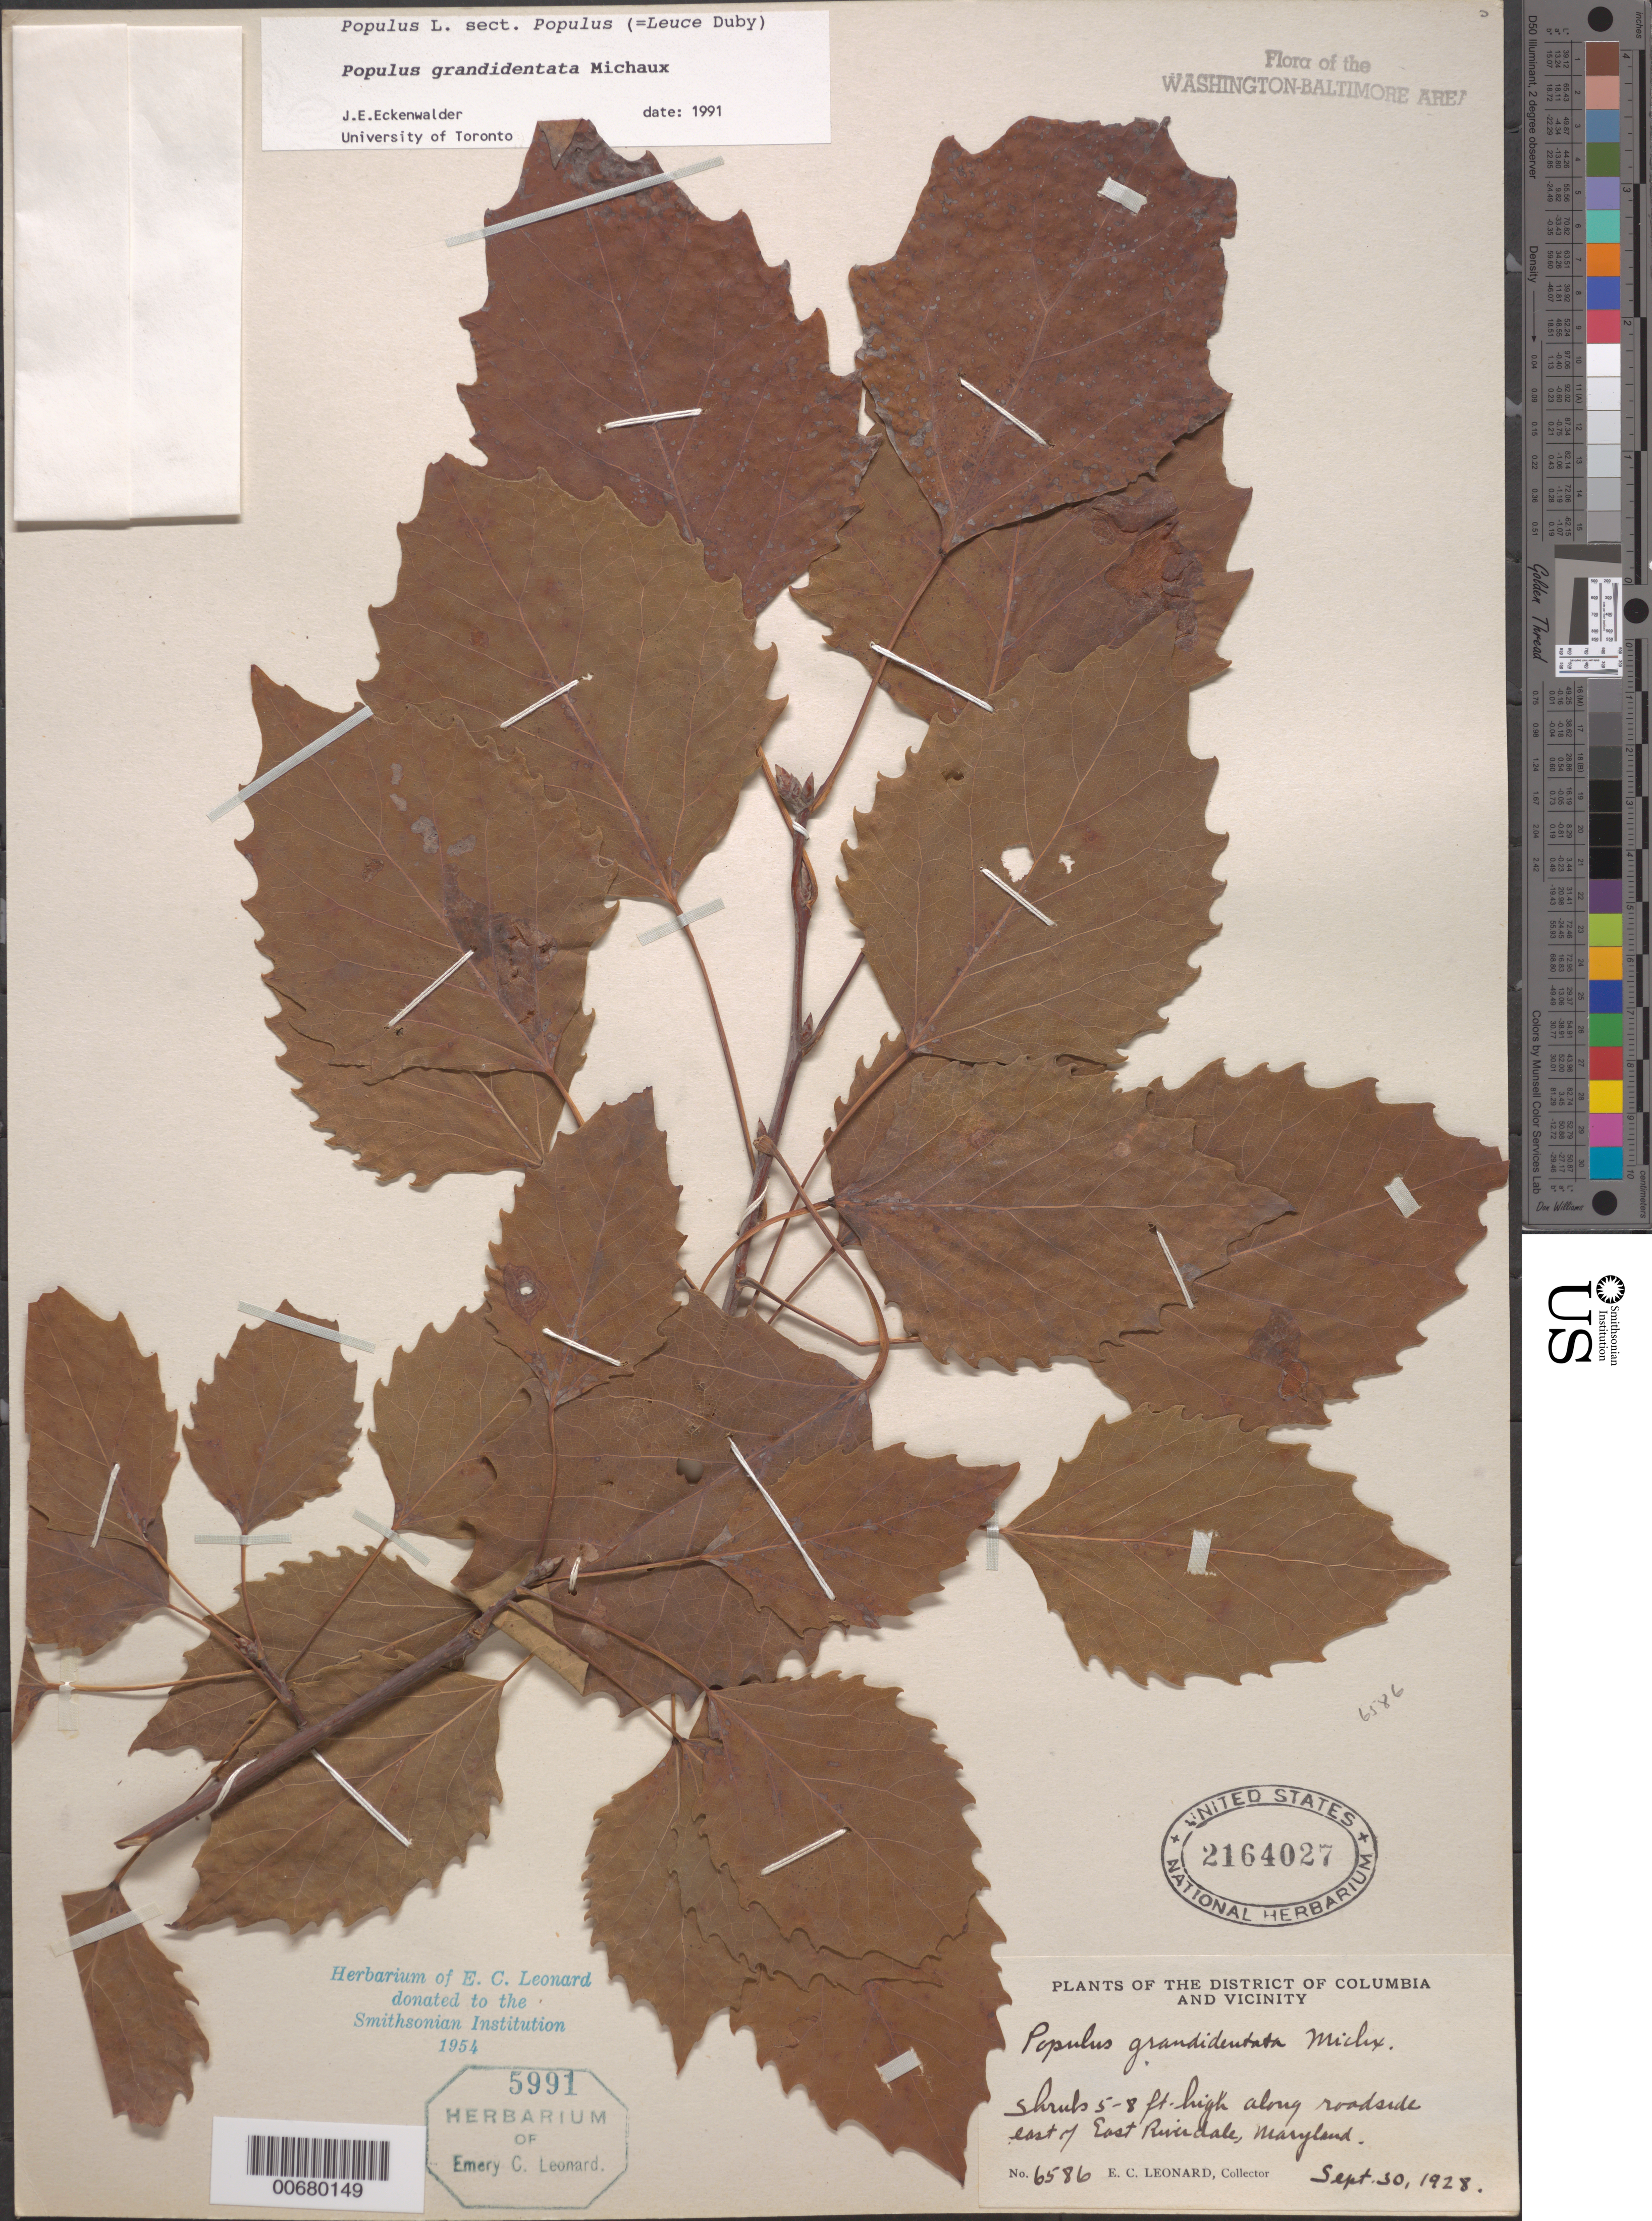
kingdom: Plantae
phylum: Tracheophyta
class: Magnoliopsida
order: Malpighiales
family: Salicaceae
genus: Populus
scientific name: Populus grandidentata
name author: Michx.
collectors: E. C. Leonard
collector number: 6586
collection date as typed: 30 Sep 1928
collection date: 1928-09-30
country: United States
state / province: Maryland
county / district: Prince George's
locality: East Riverdale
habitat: Shrub 5-8 ft. high along roadside.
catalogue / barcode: US 2164027